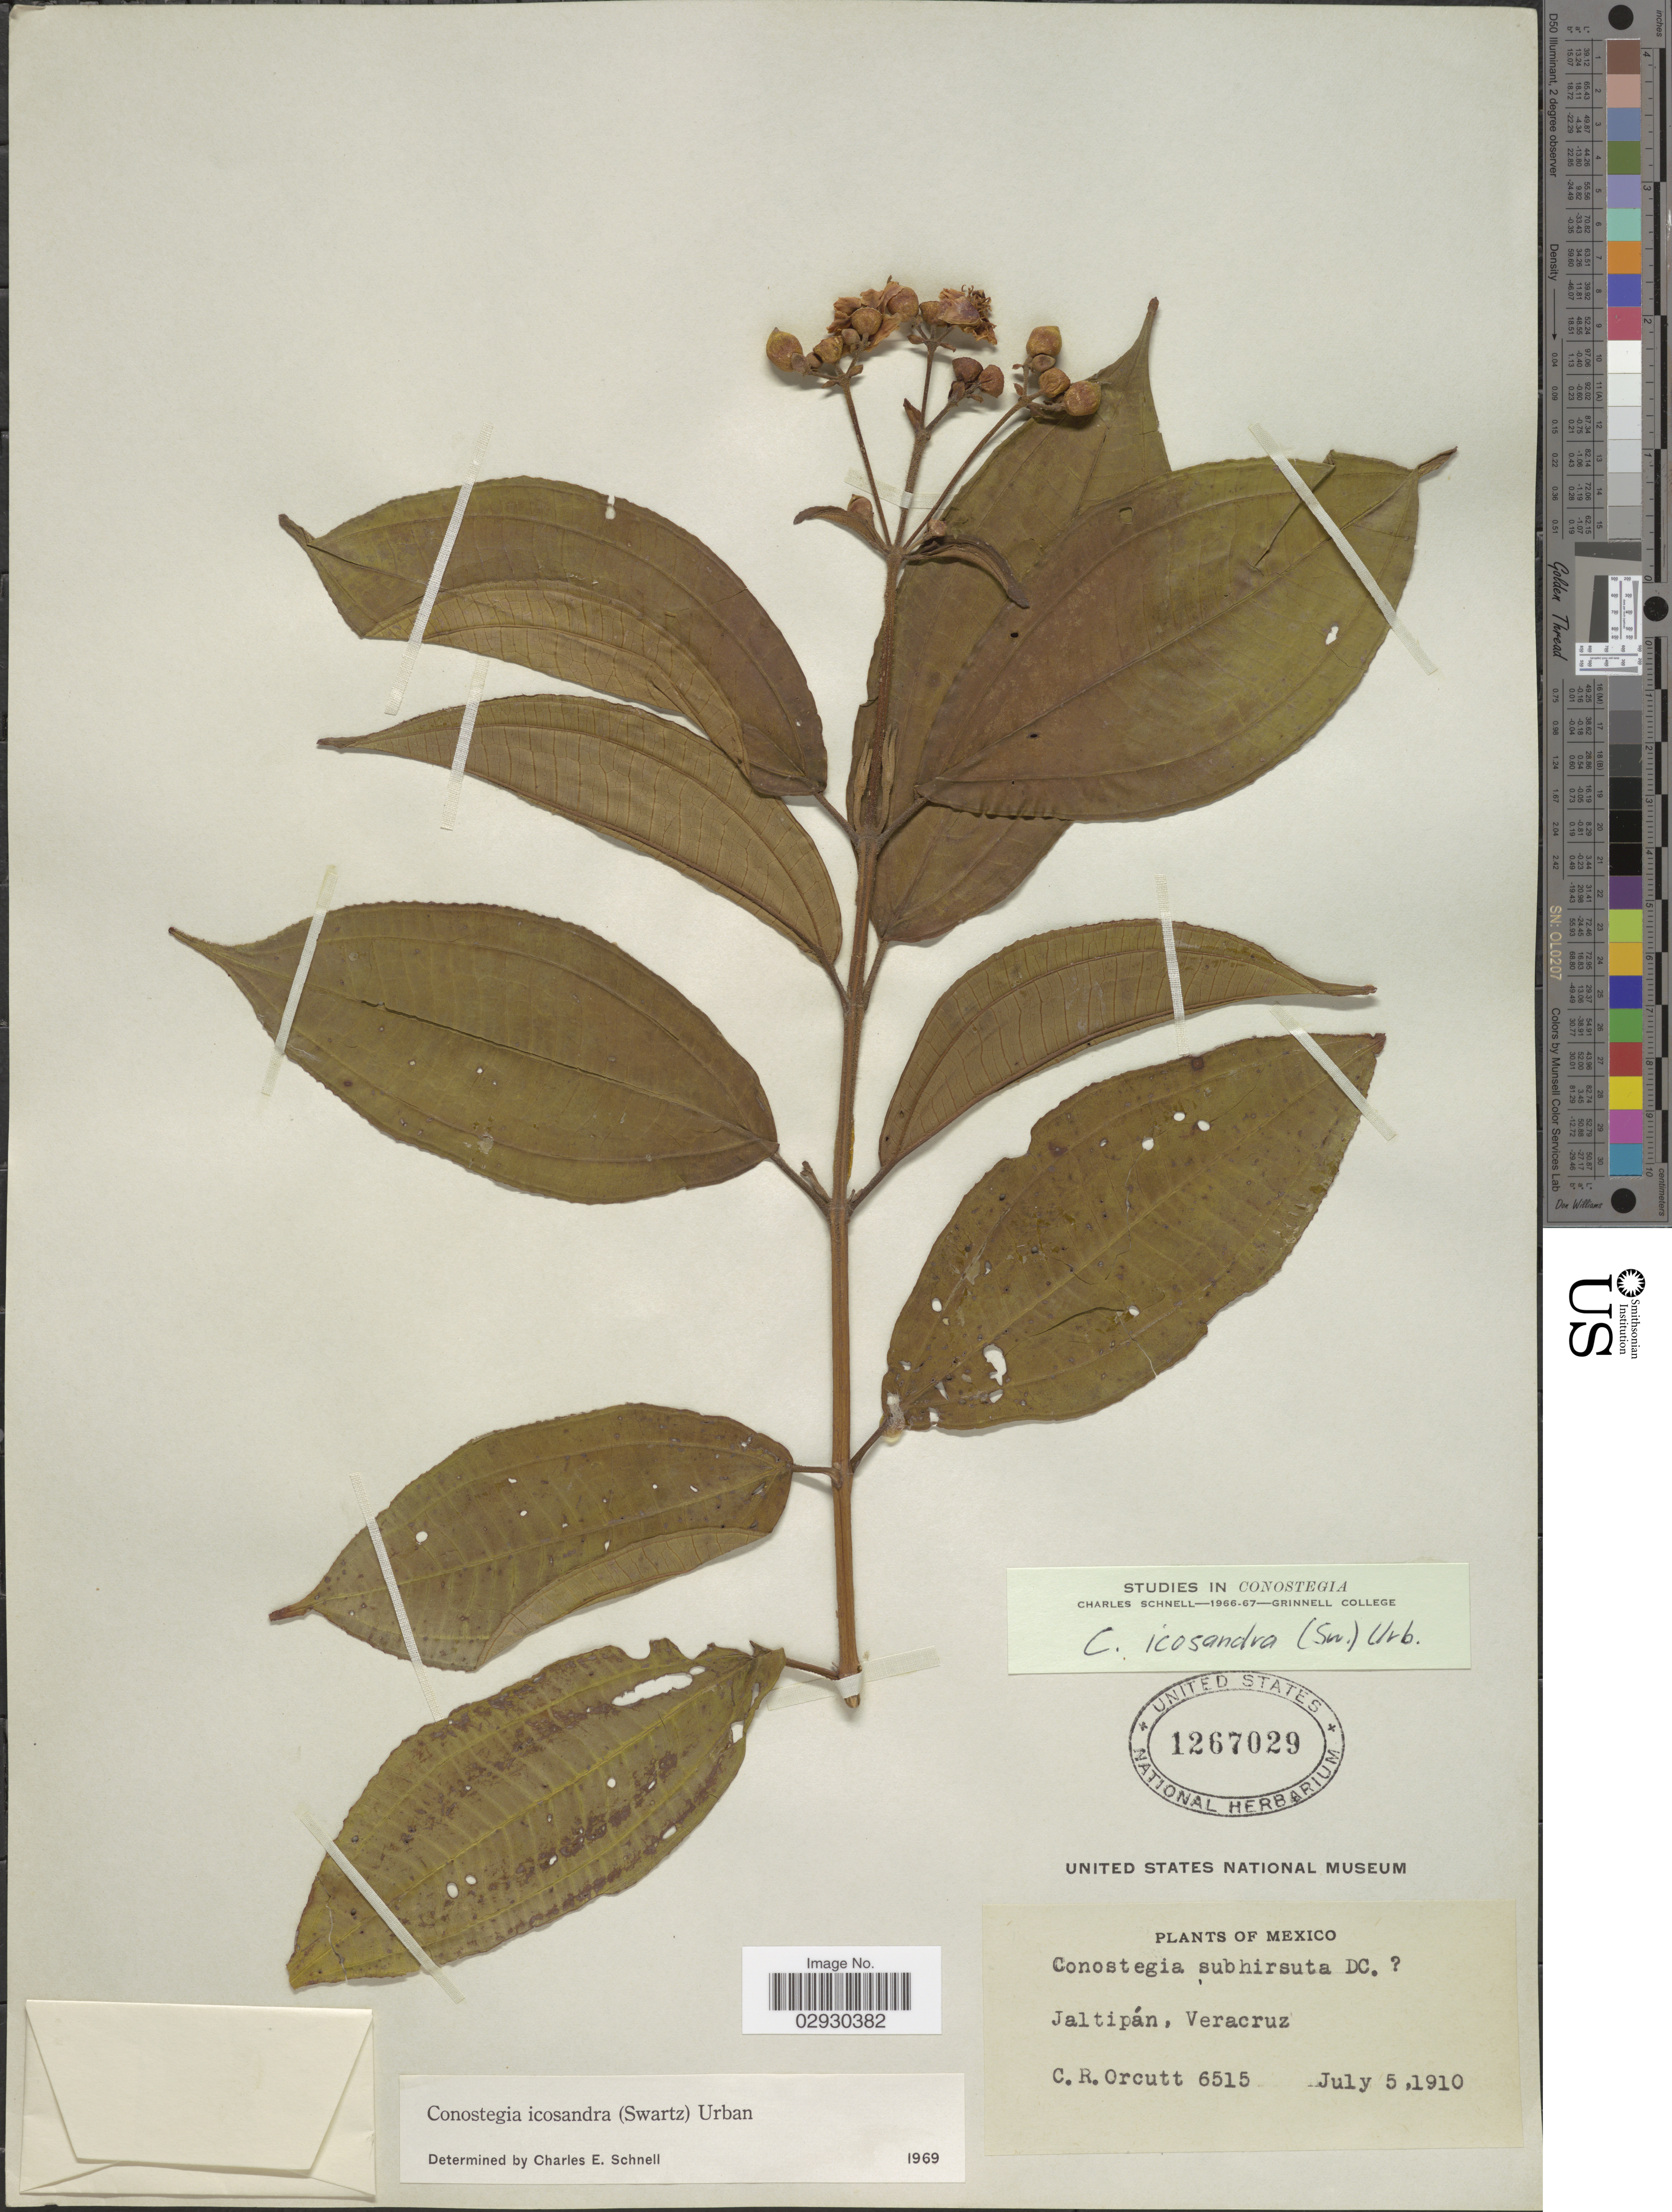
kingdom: Plantae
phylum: Tracheophyta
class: Magnoliopsida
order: Myrtales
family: Melastomataceae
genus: Conostegia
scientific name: Conostegia icosandra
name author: (Sw.) Urb.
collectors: C. R. Orcutt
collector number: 6515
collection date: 1910-07-05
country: Mexico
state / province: Veracruz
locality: Jaltipán, Veracruz.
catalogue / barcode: US 1267029